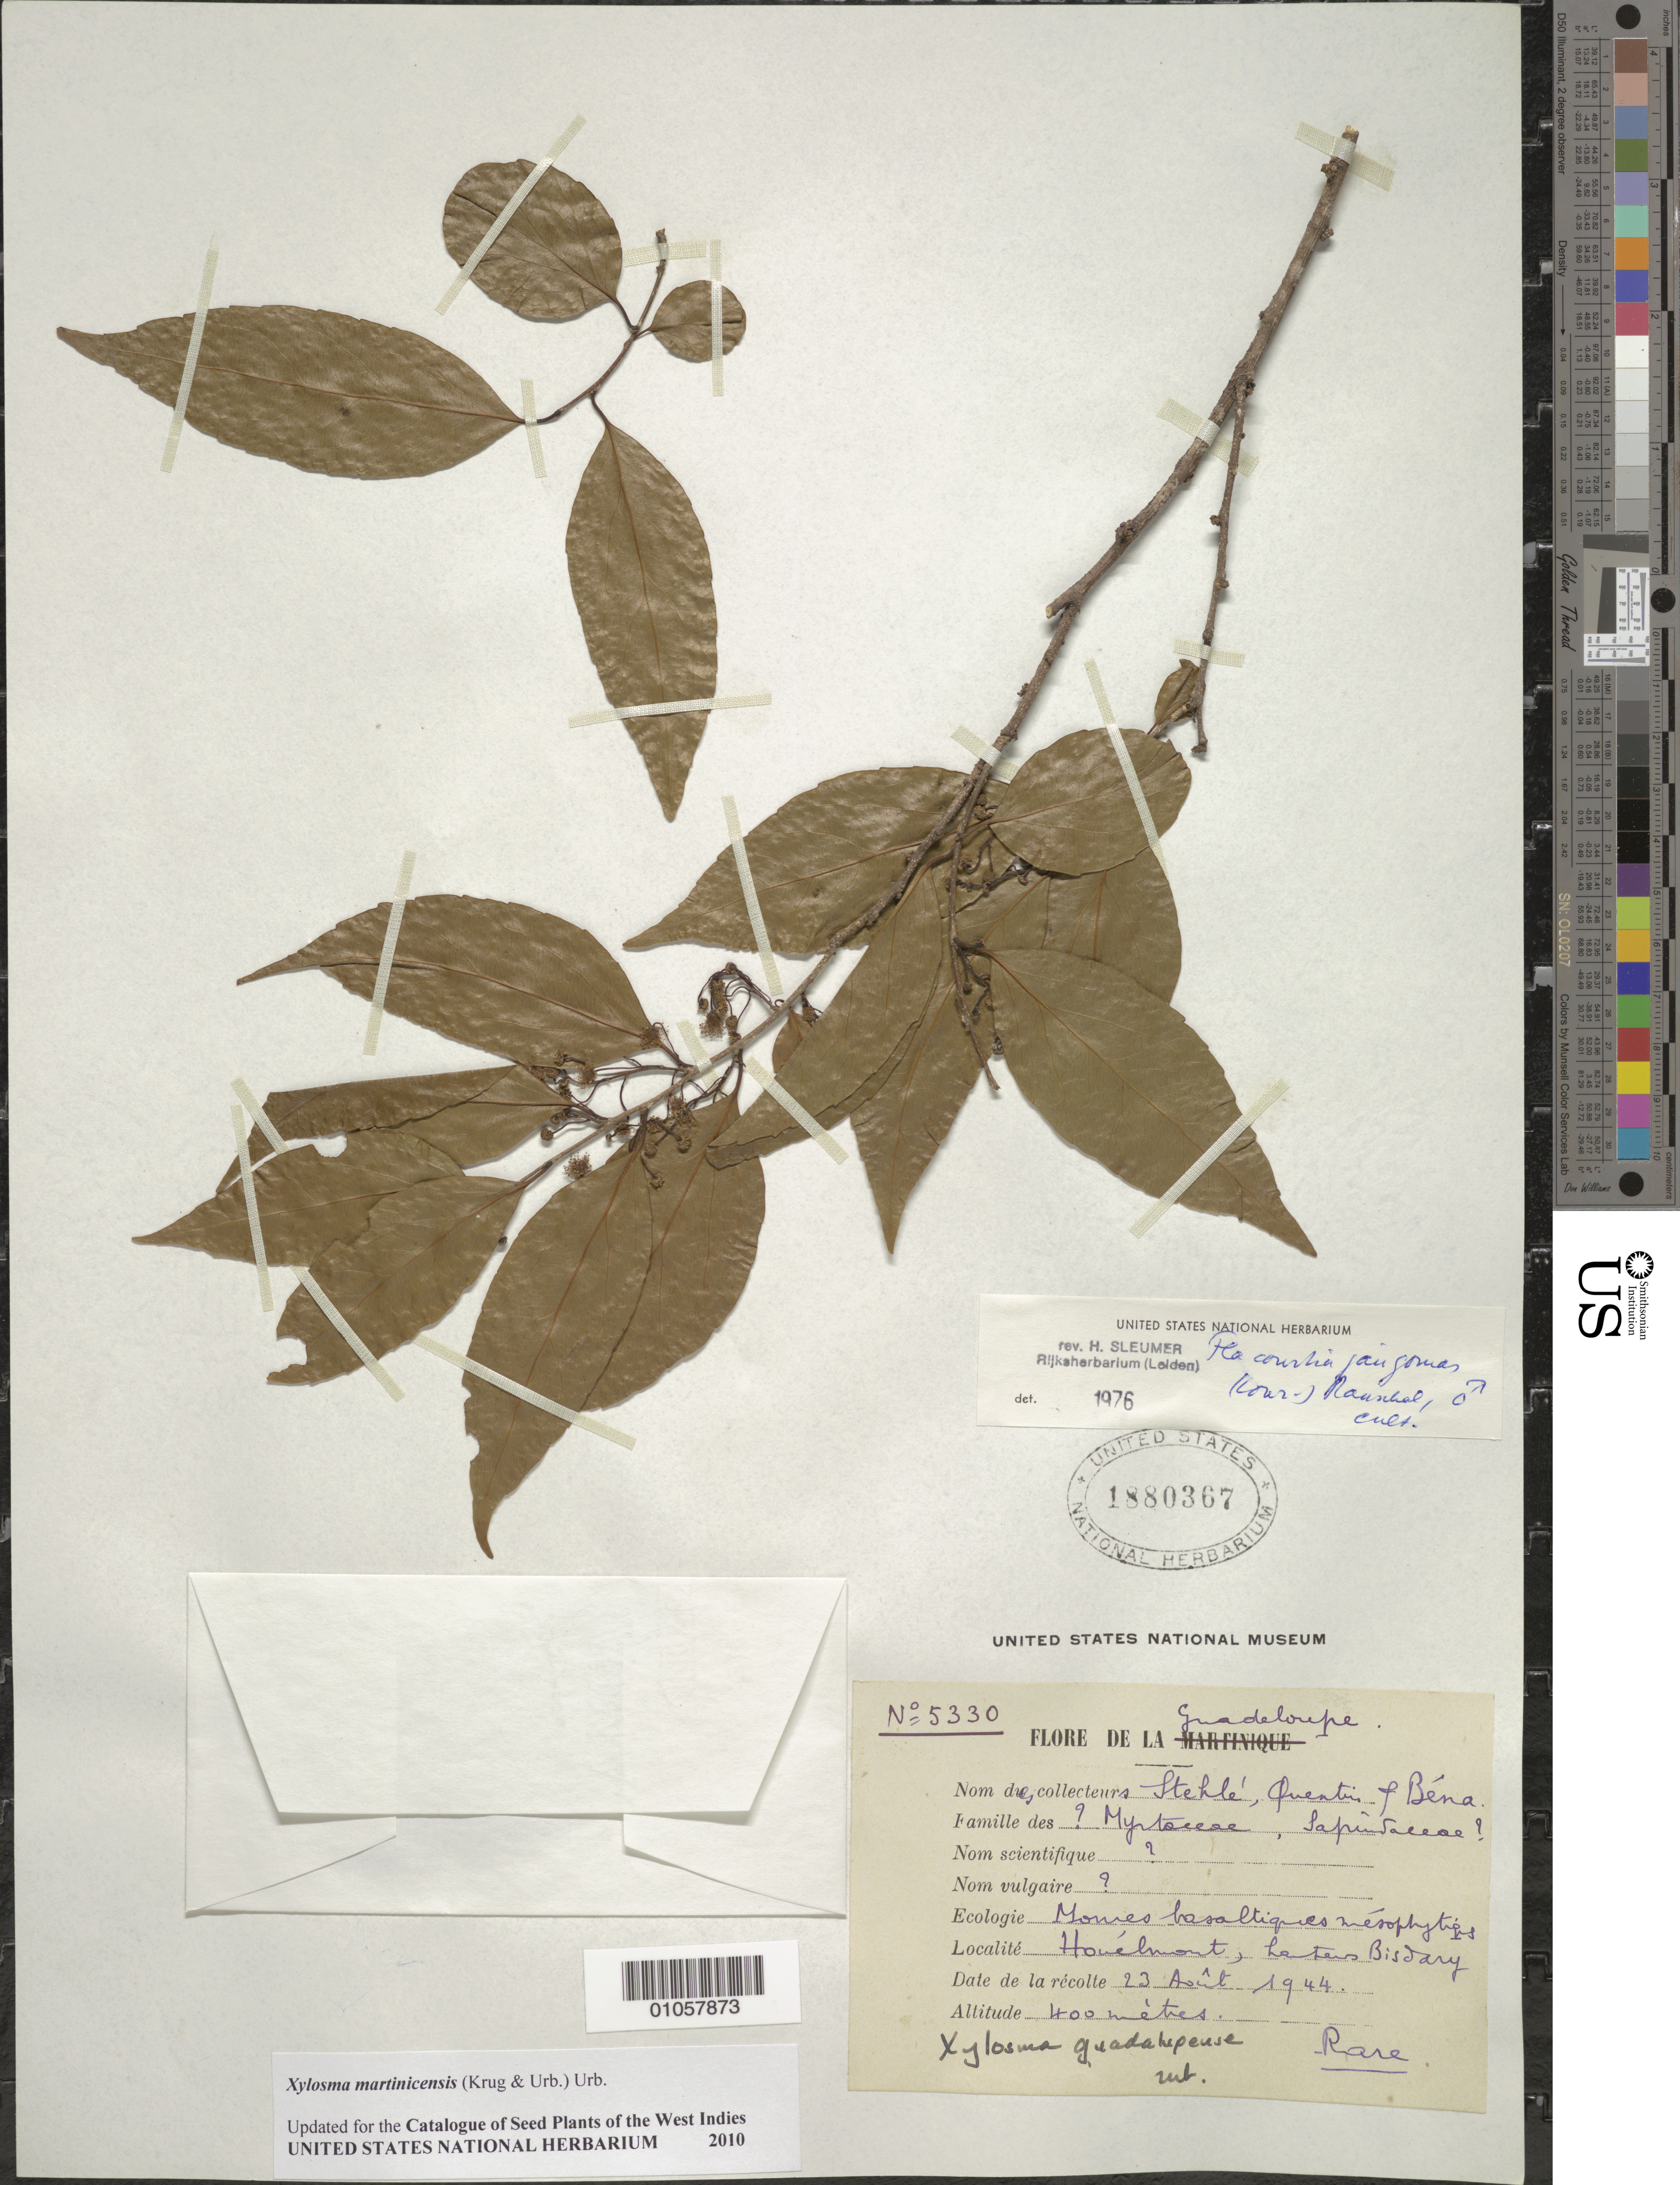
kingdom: Plantae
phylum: Tracheophyta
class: Magnoliopsida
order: Malpighiales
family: Salicaceae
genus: Xylosma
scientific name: Xylosma martinicense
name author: (Krug & Urb.) Urb.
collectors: H. Stehlé, -. Quentin & -. Béna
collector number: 5330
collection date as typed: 23 Aug 1944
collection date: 1944-08-23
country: Guadeloupe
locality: Houélmont, hauteurs Bisdary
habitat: Mornes basaltiques mésophytiques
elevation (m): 400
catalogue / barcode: US 1880367